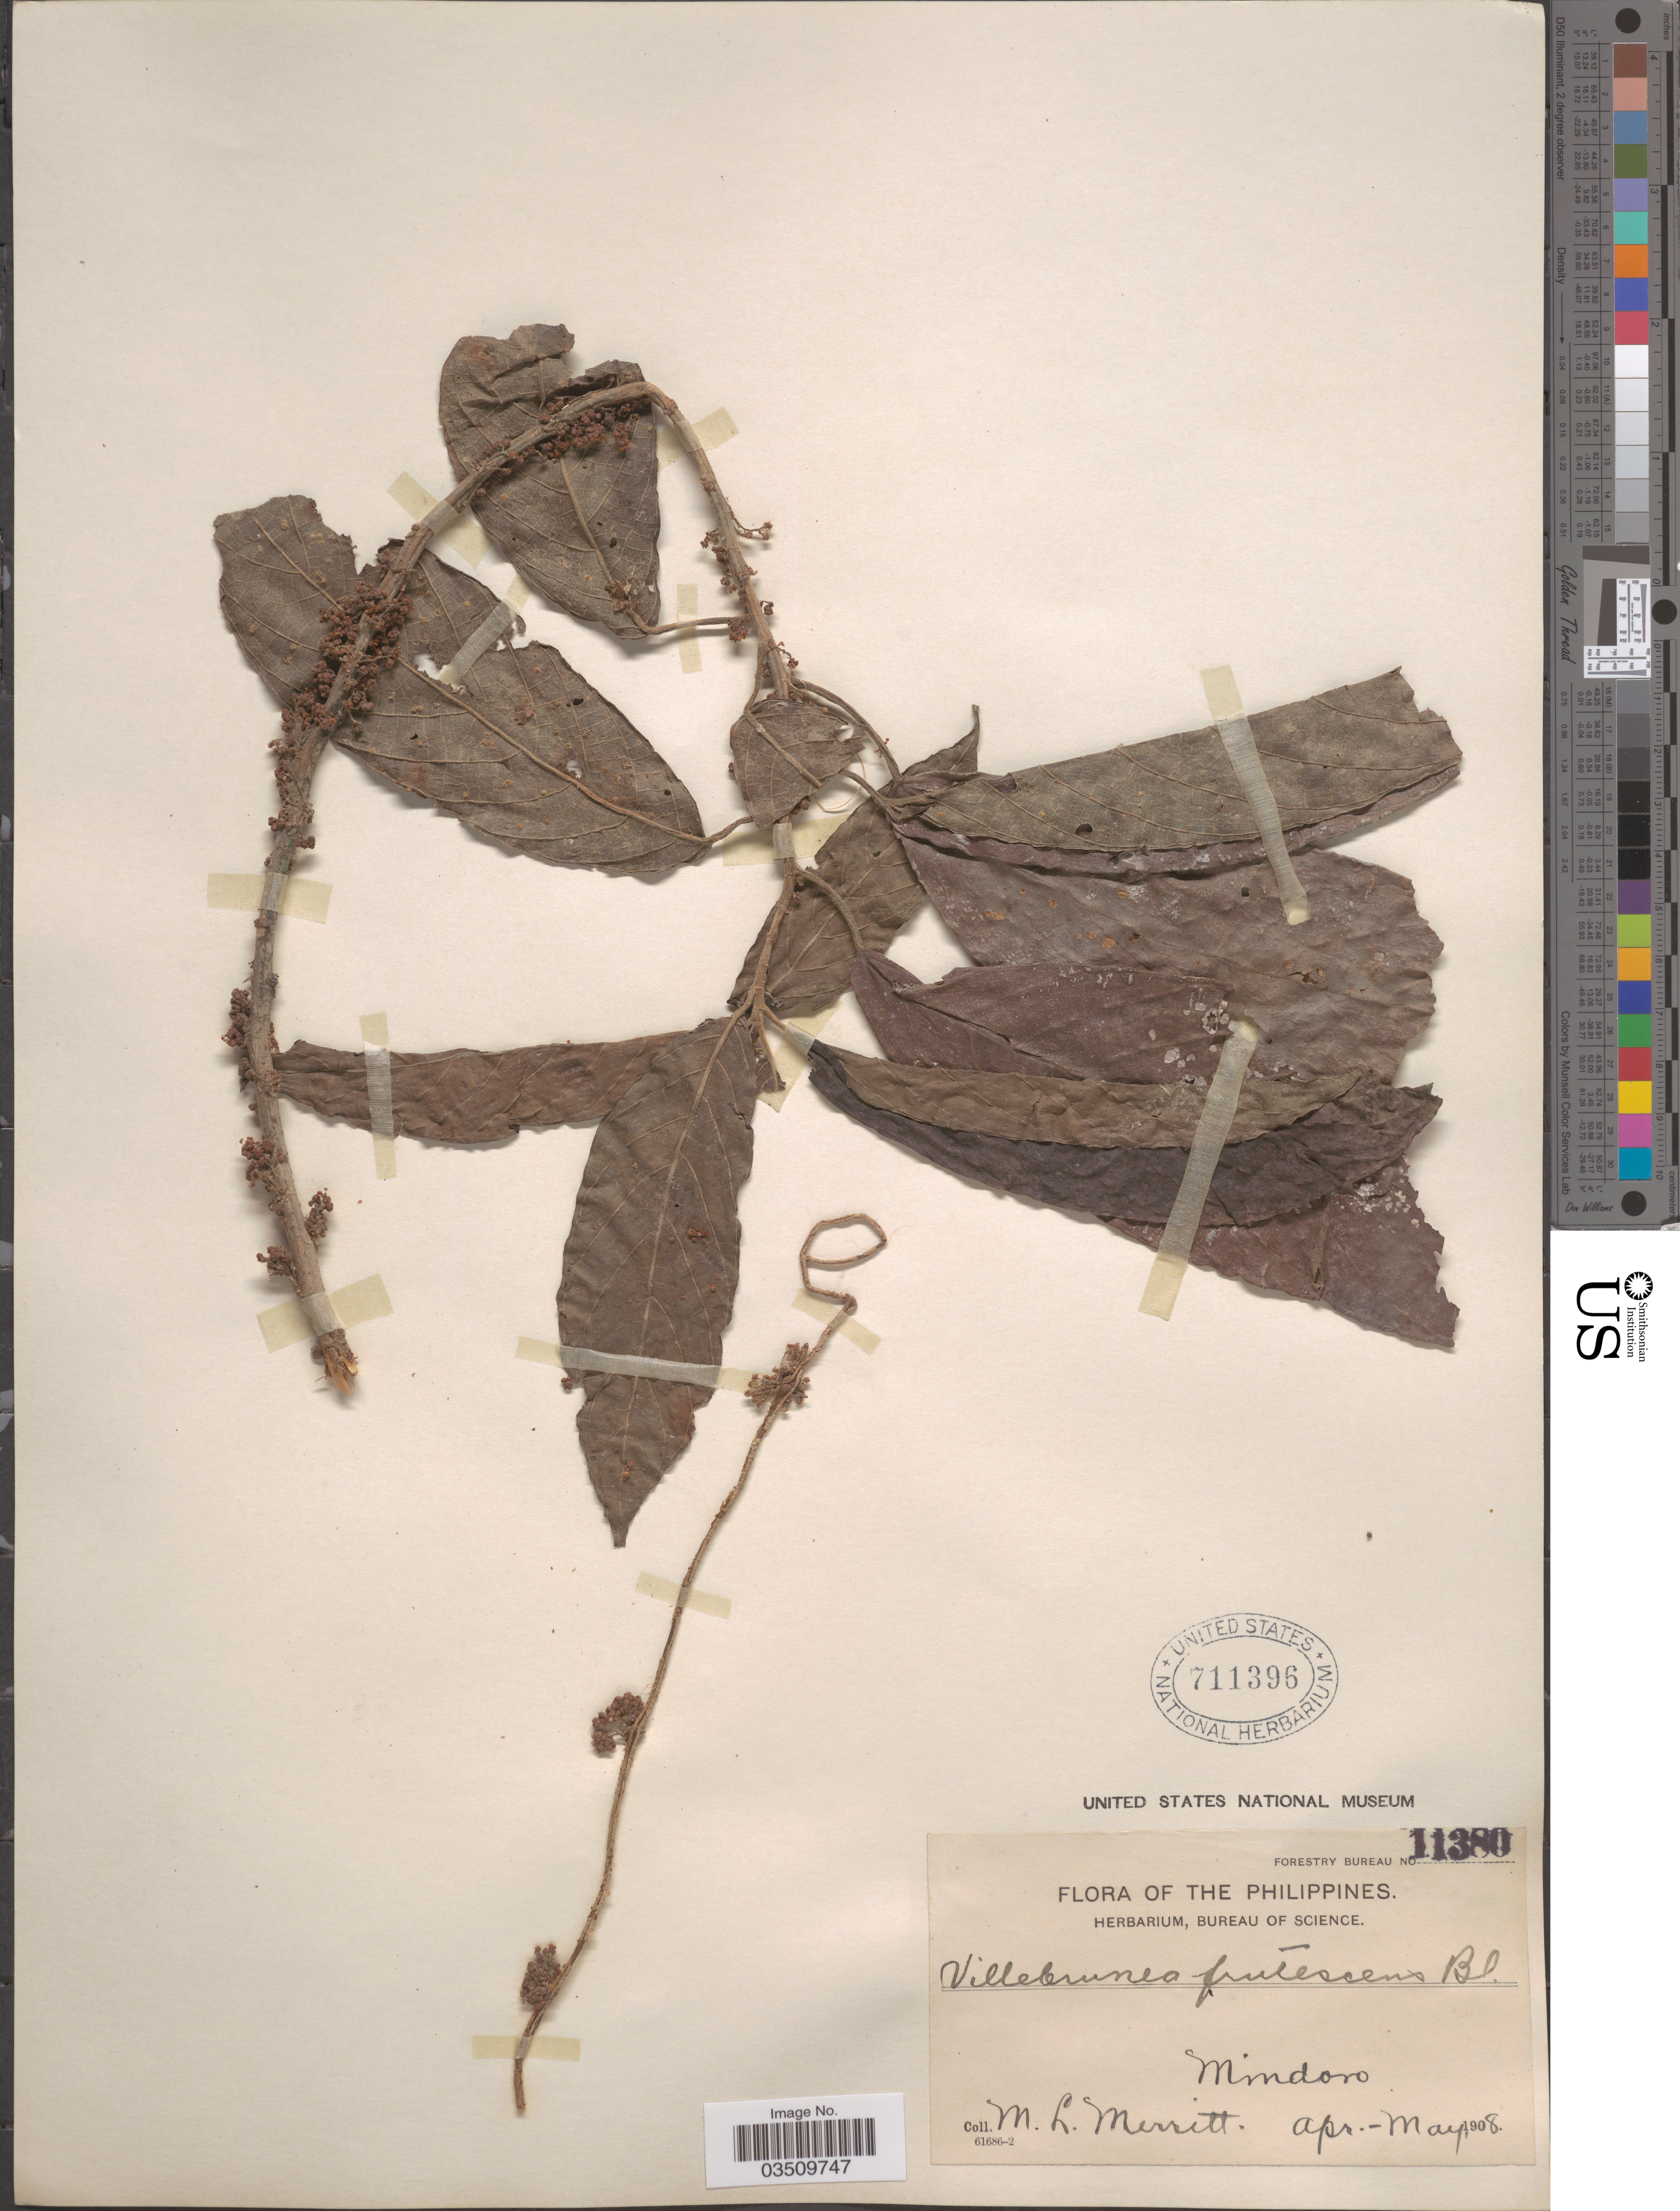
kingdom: Plantae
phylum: Tracheophyta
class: Magnoliopsida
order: Rosales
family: Urticaceae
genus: Oreocnide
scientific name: Oreocnide rubescens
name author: (Blume) Miq.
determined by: Strong, M. T., (US), Smithsonian Institution - National Museum of Natural History (UNITED STATES)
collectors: M. L. Merritt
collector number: Forestry Bureau 11380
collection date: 1908-04/1908-05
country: Philippines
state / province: Mimaropa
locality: Mindoro.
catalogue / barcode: US 711396